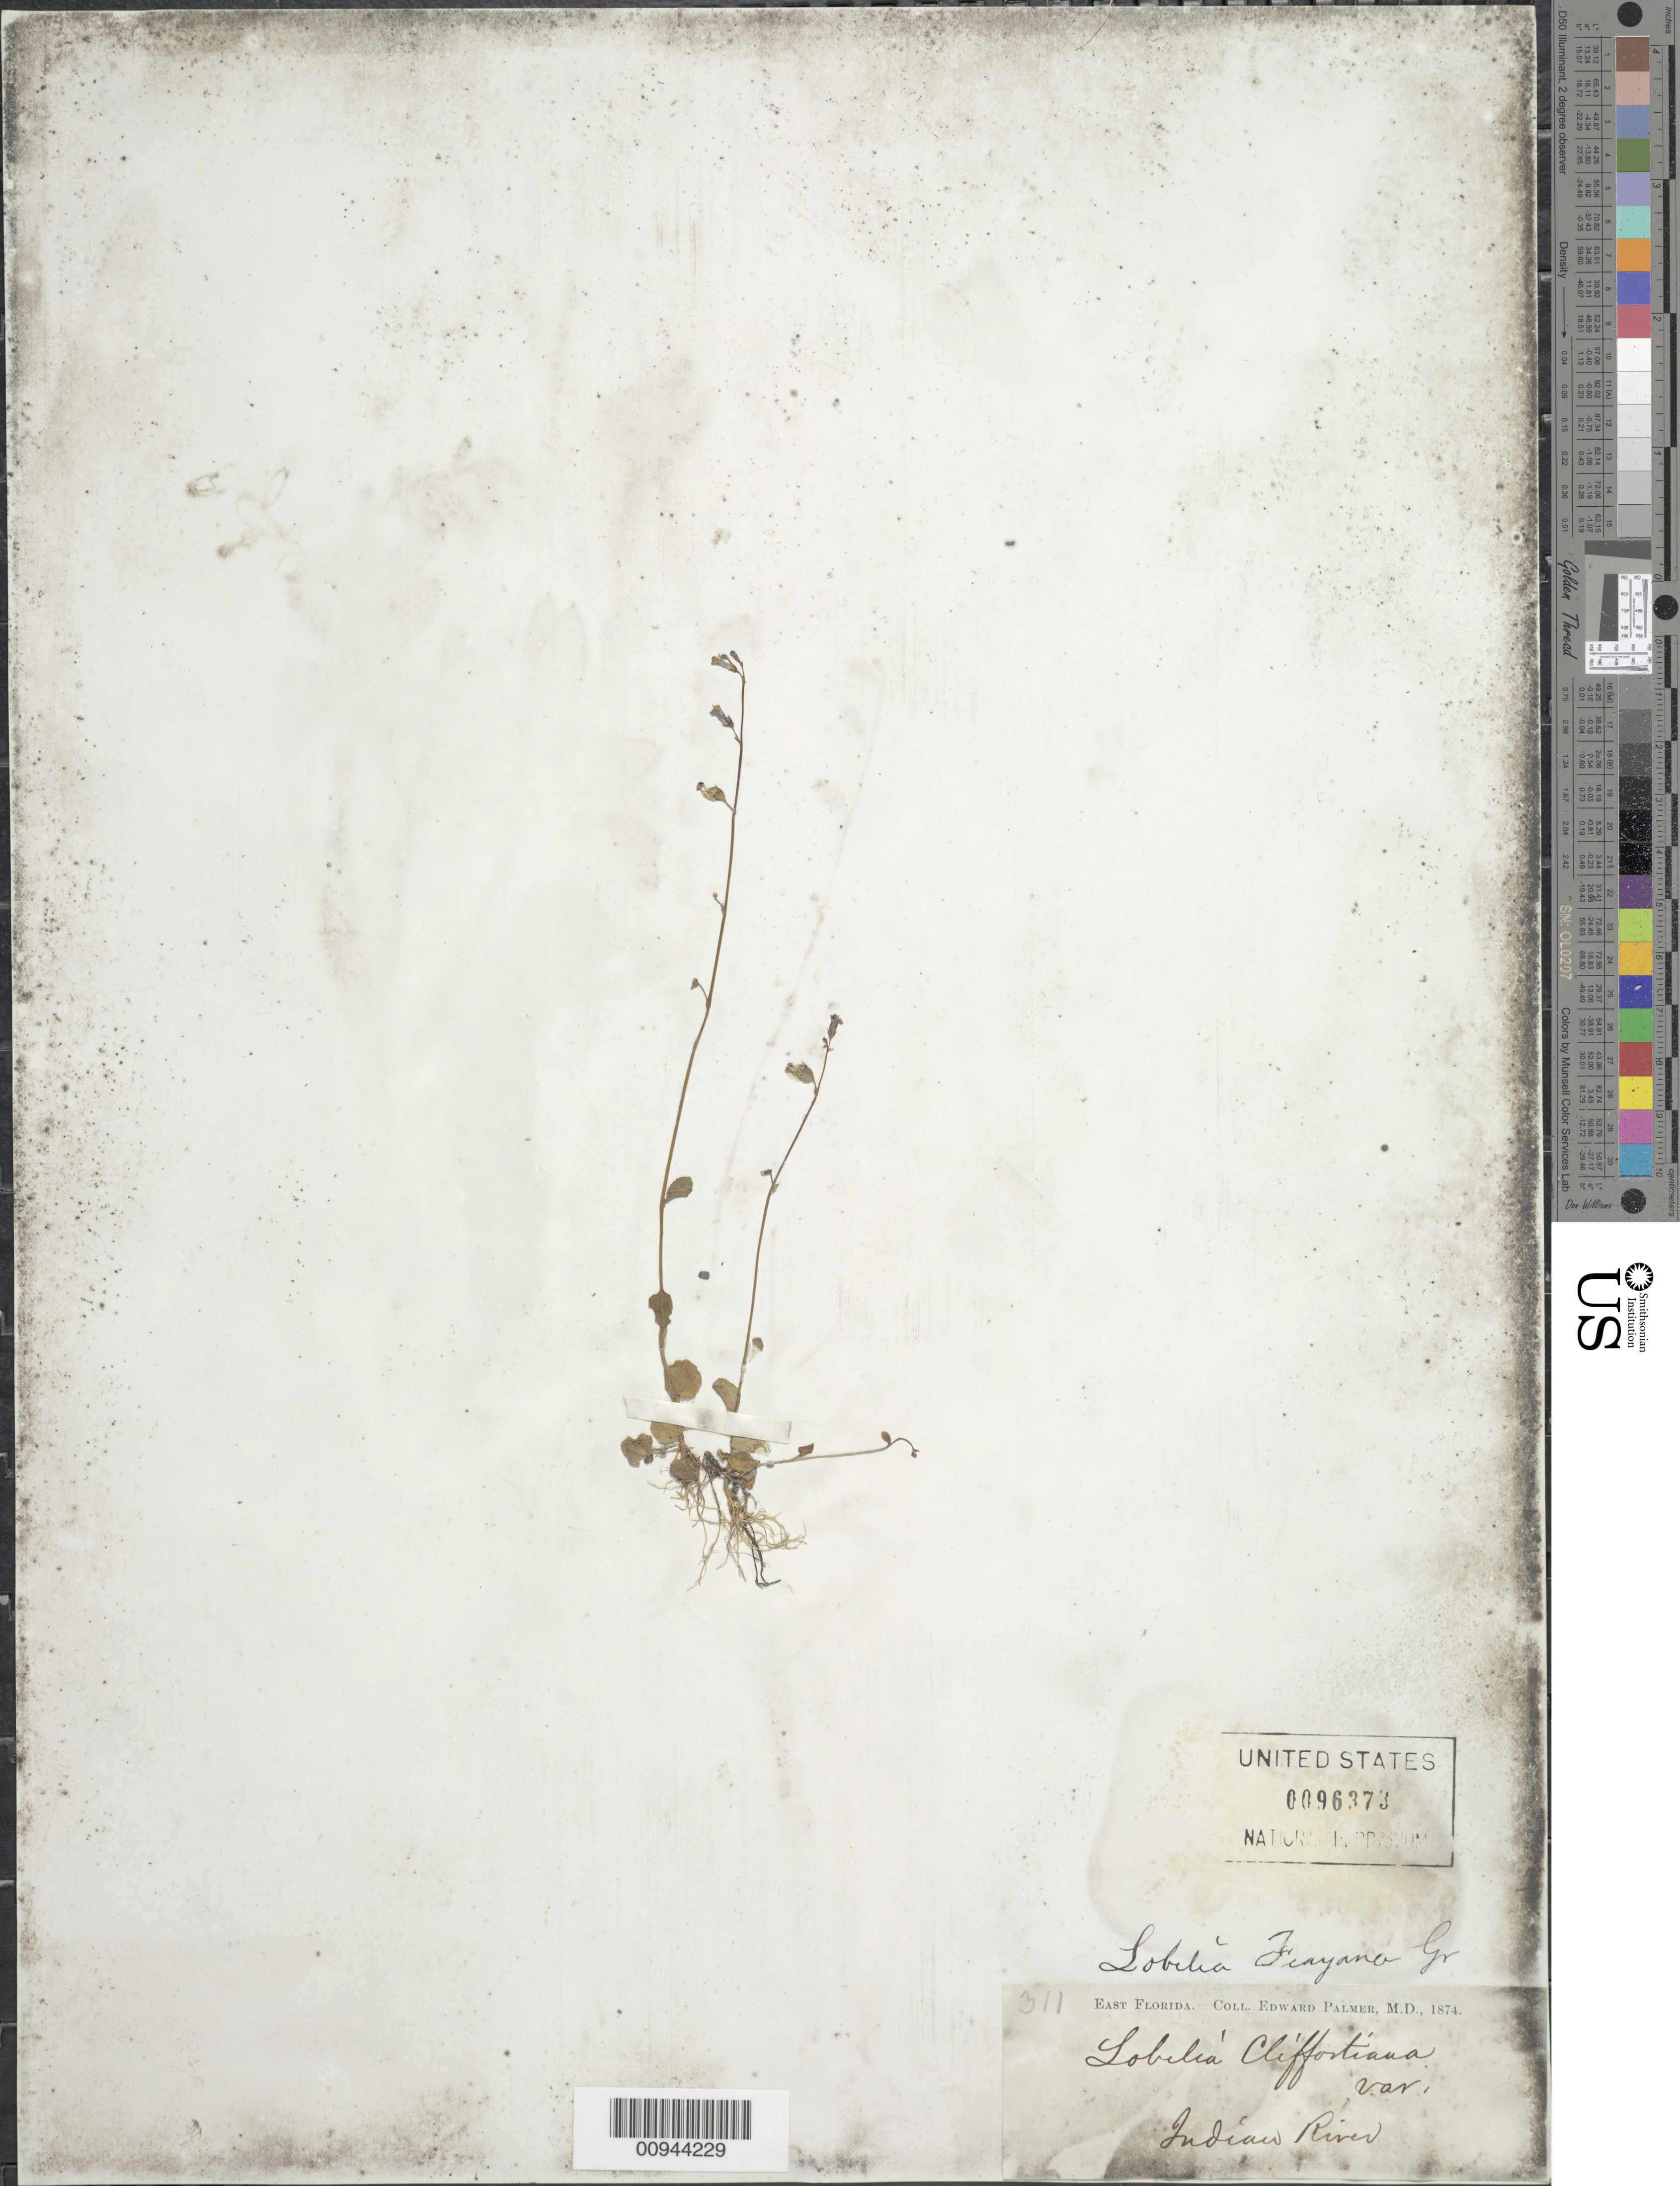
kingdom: Plantae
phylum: Tracheophyta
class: Magnoliopsida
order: Asterales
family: Campanulaceae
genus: Lobelia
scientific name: Lobelia feayana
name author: A. Gray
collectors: E. Palmer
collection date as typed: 1874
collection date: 1874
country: United States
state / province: Florida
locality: East Florida, Indian River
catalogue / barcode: US 96373